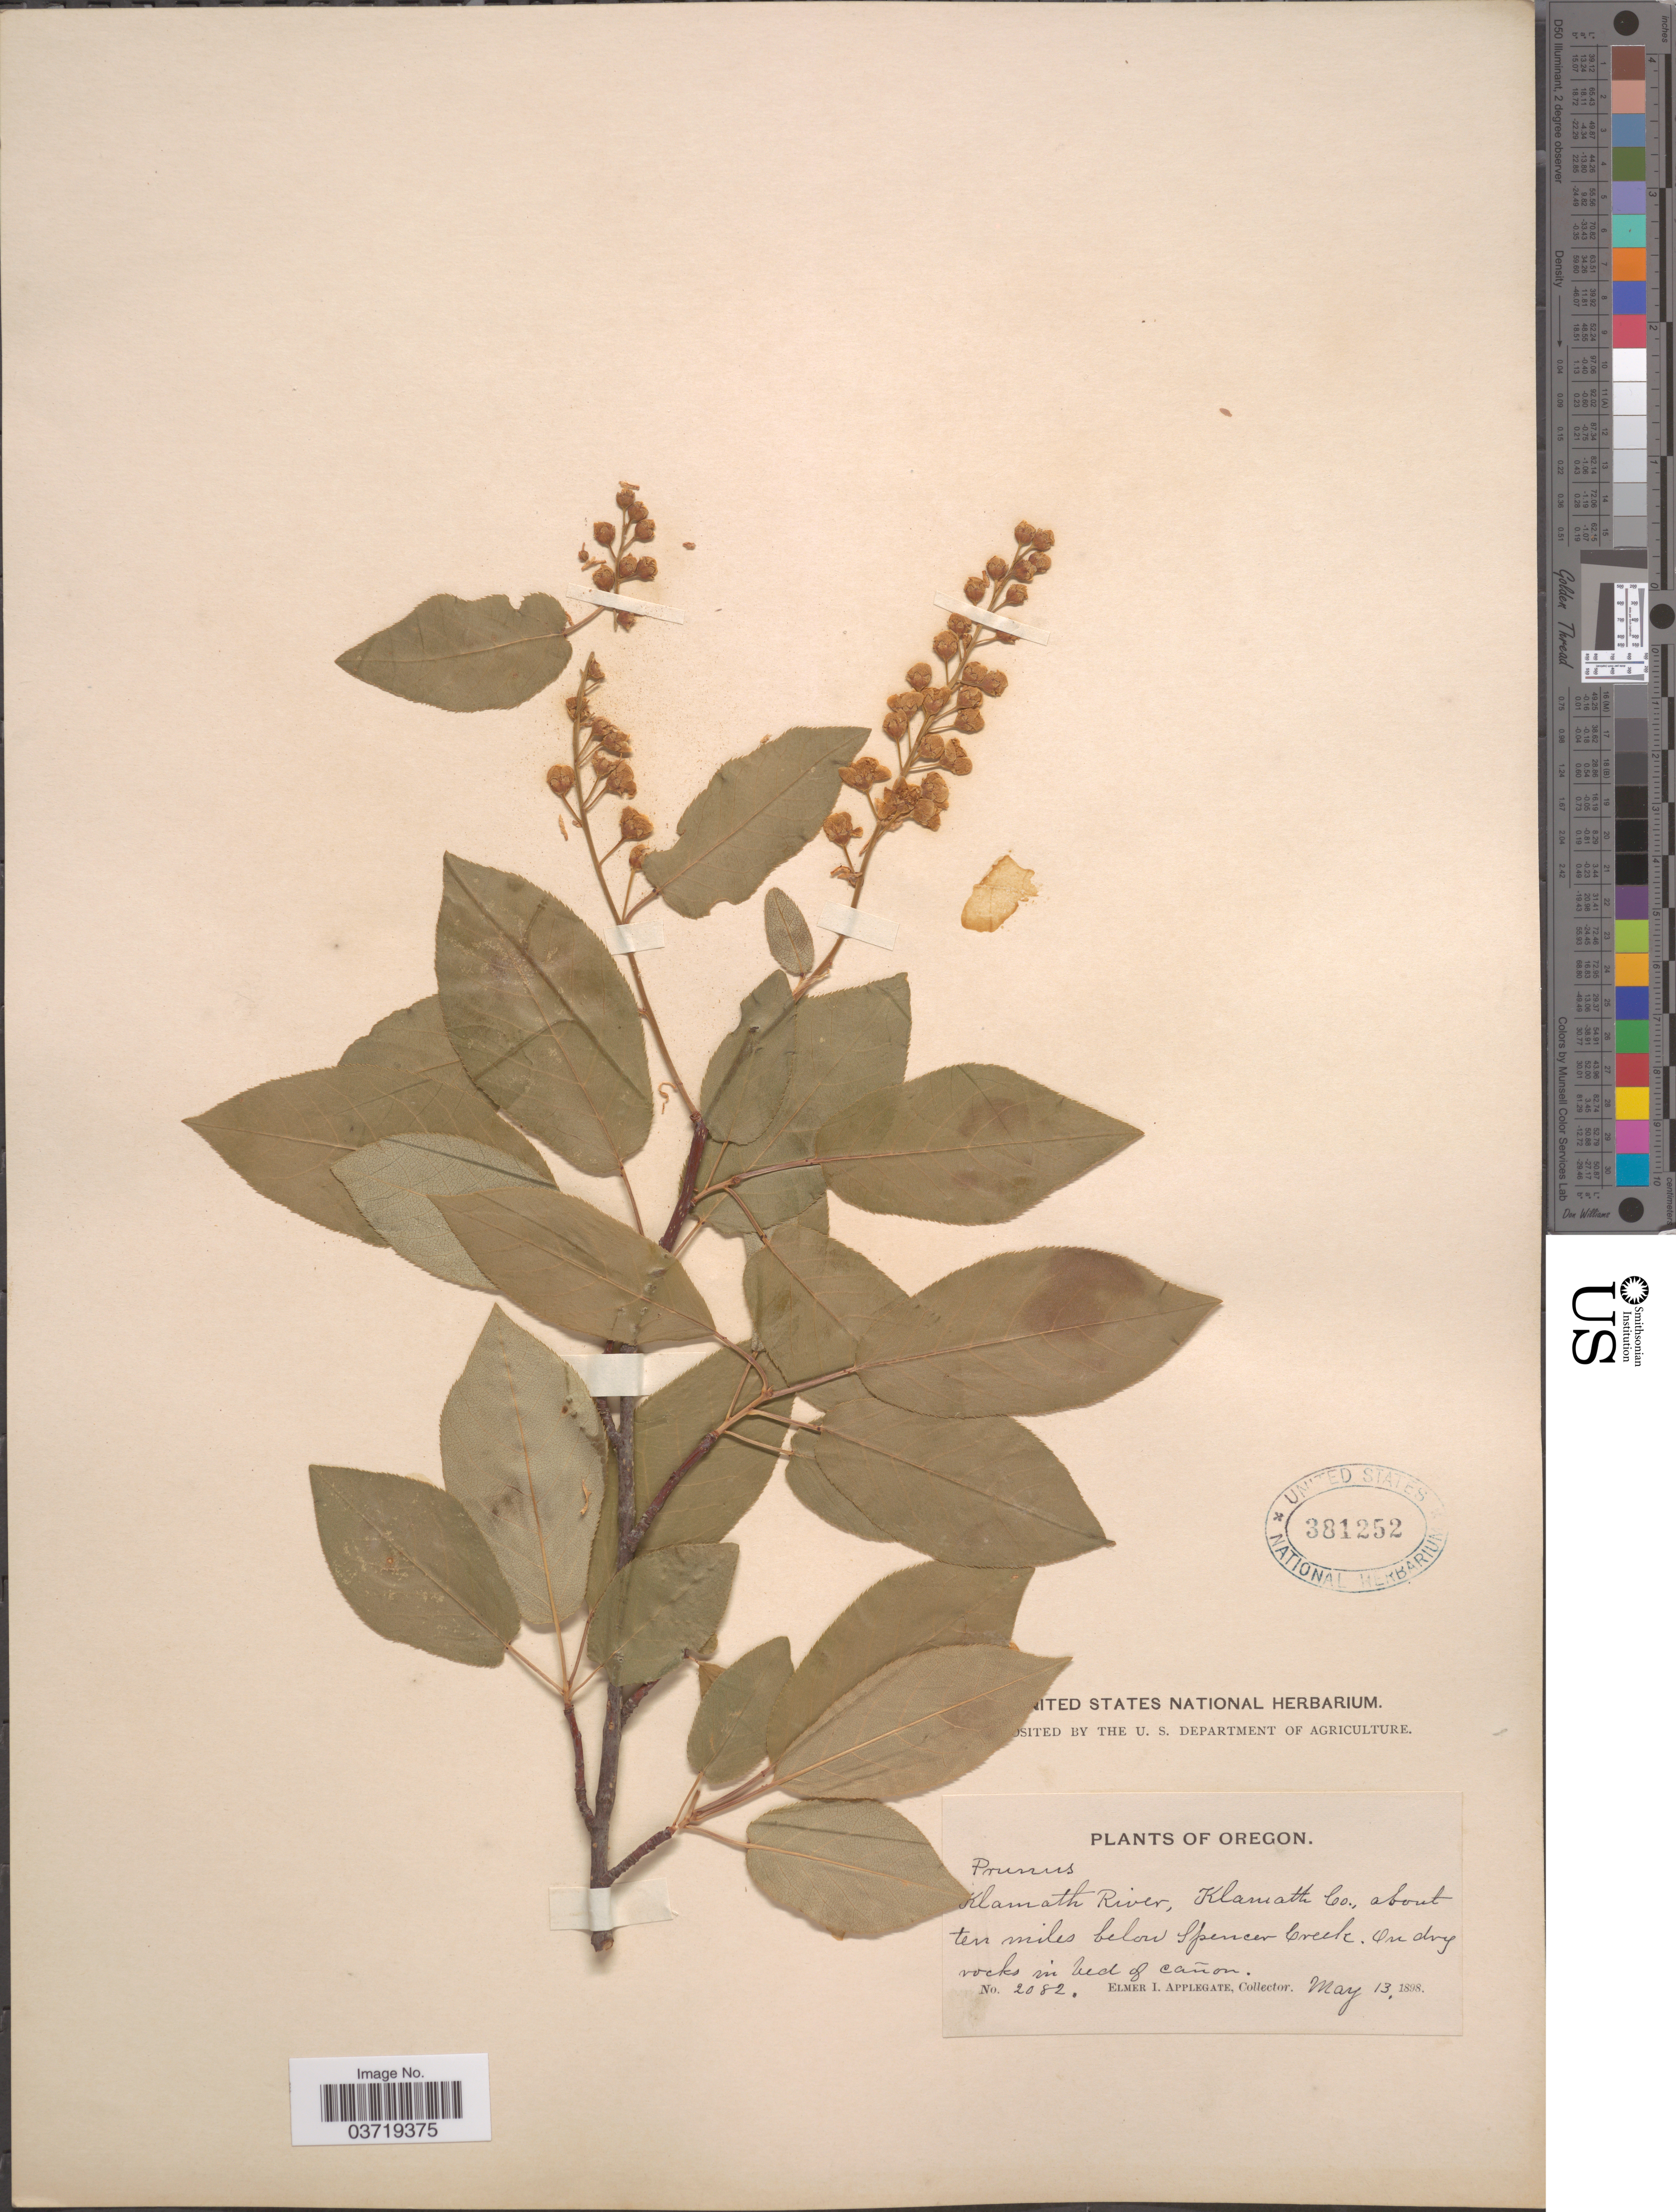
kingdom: Plantae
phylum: Tracheophyta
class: Magnoliopsida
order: Rosales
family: Rosaceae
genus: Prunus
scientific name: Prunus virginiana var. demissa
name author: (Nutt.) Torr.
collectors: E. I. Applegate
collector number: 2082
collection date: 1898-05-13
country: United States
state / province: Oregon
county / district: Klamath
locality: Klamath River, Klamath Co. about ten miles below Spencer Creek.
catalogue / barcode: US 381252